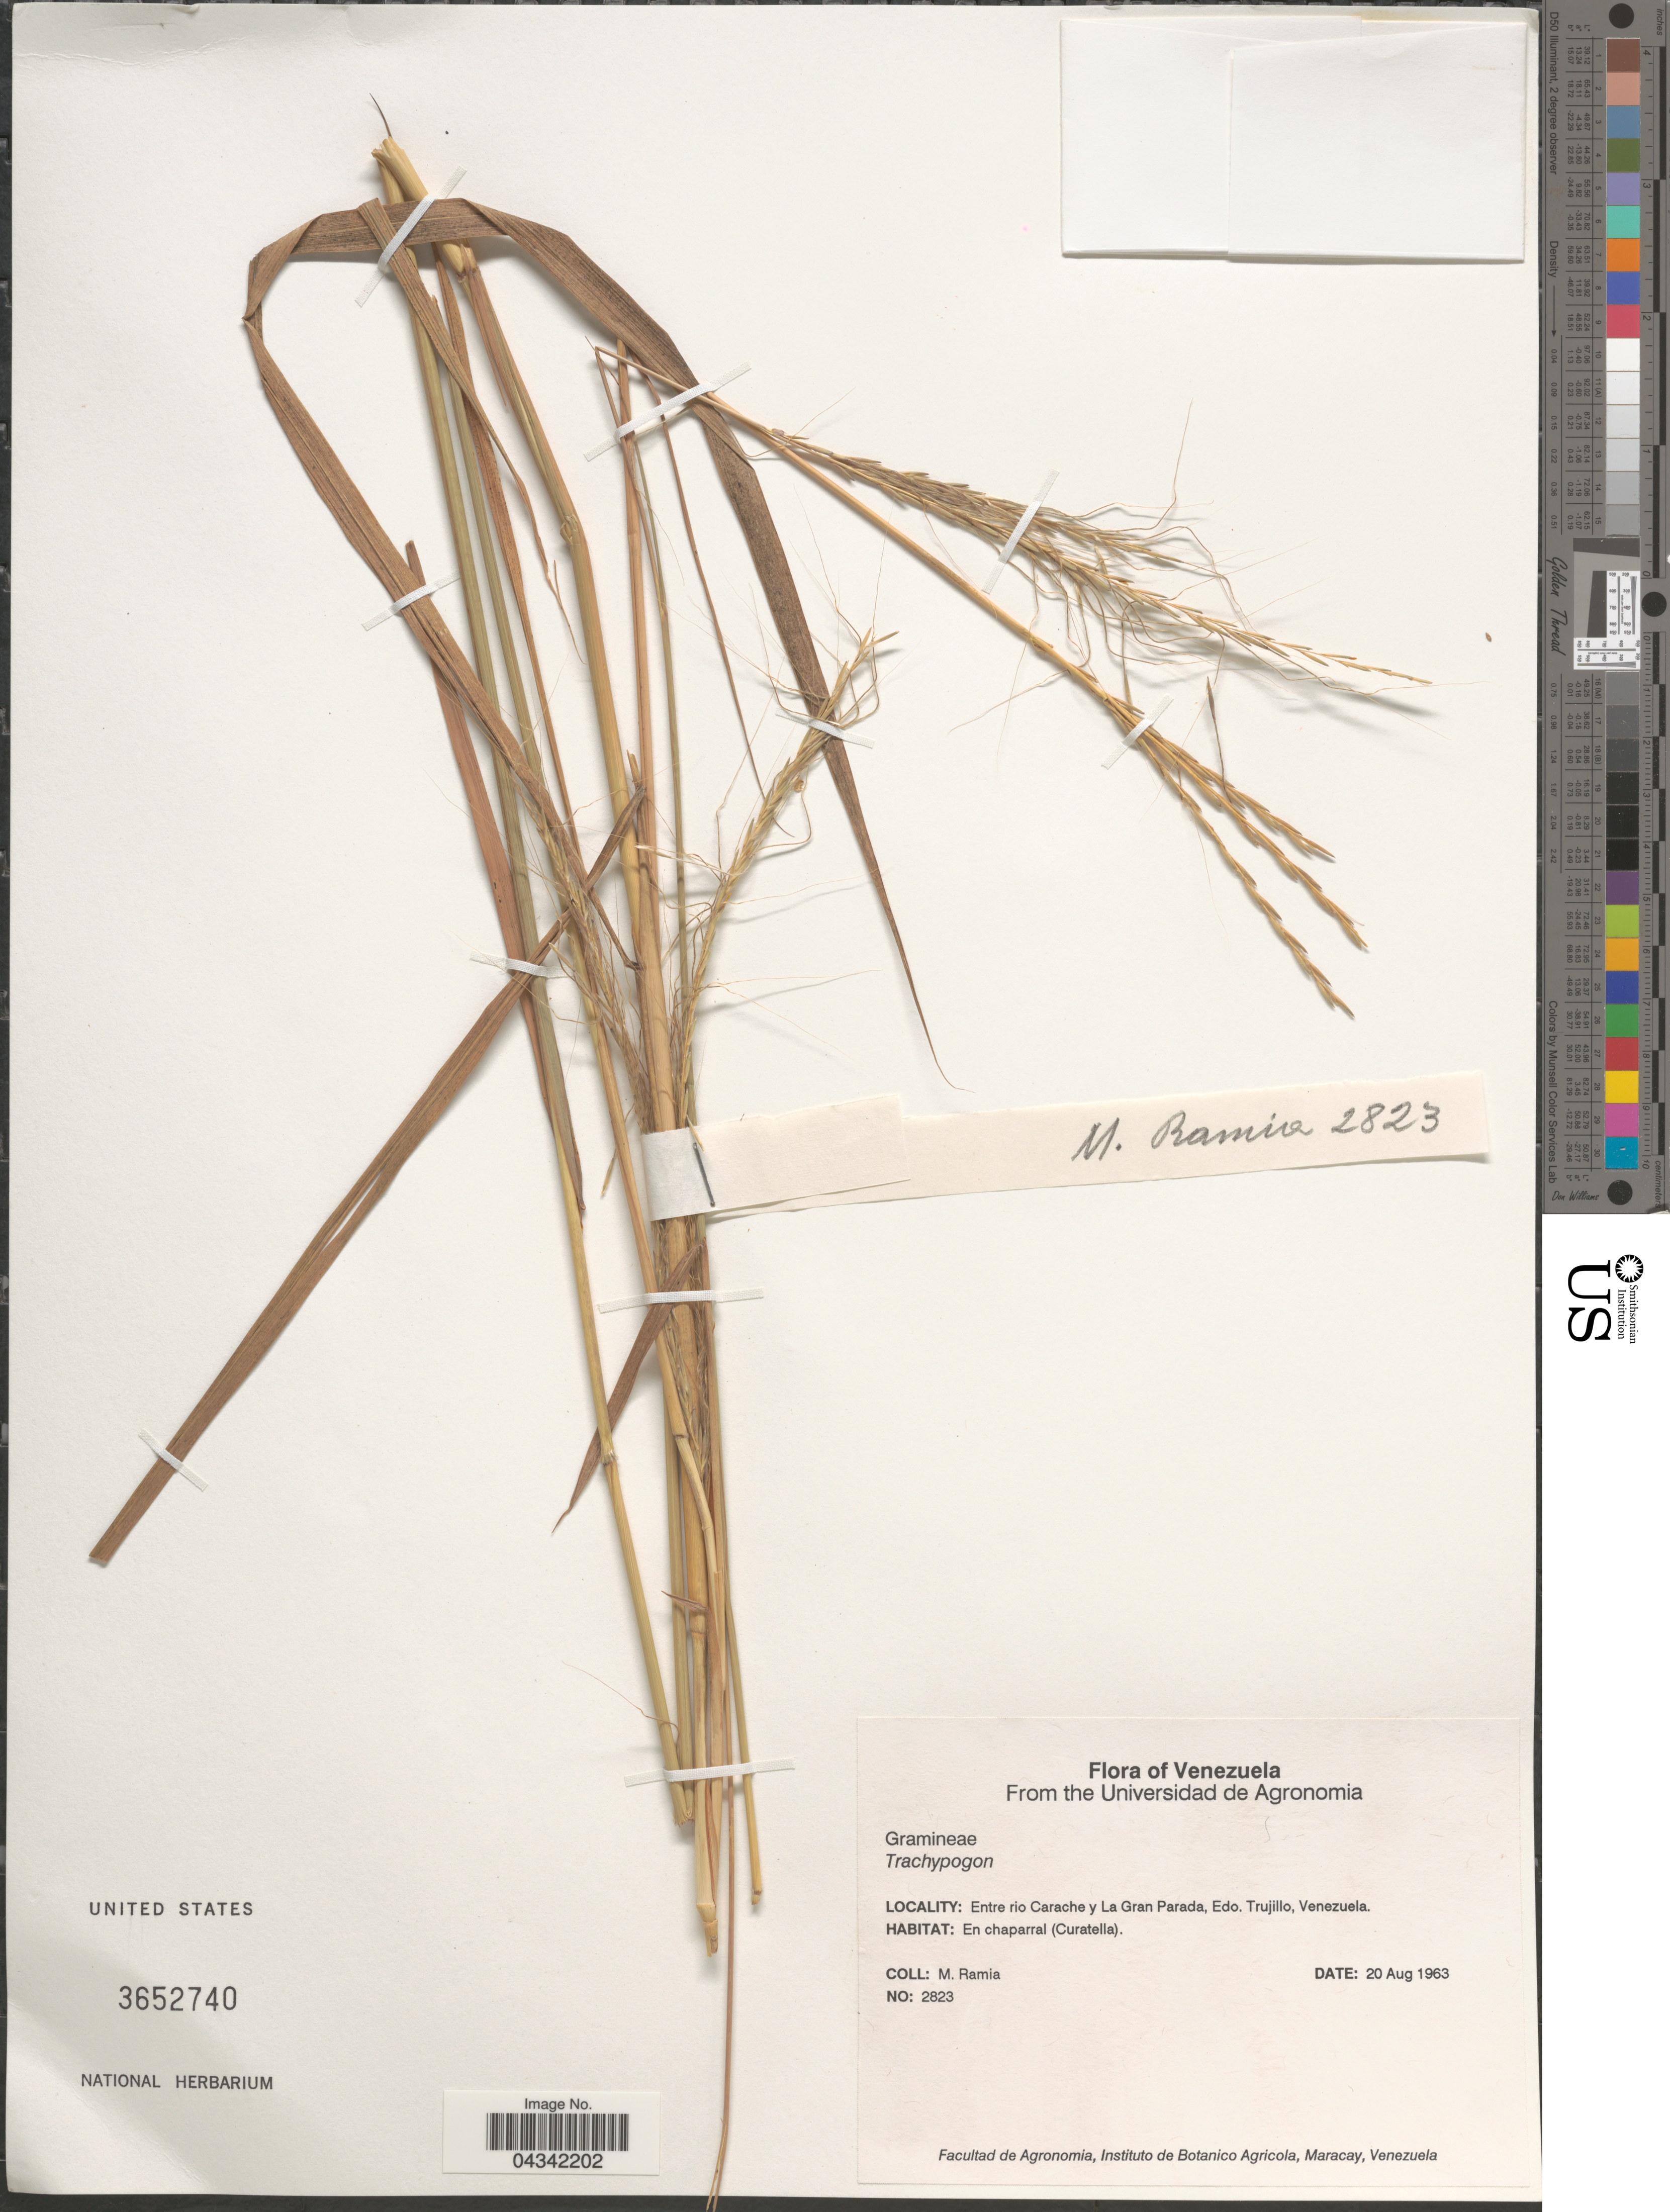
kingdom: Plantae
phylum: Tracheophyta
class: Liliopsida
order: Poales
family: Poaceae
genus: Trachypogon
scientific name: Trachypogon sp.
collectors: M. Ramia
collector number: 2823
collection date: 1963-08-20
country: Venezuela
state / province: Trujillo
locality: Entre rio Carache y La Gran Parada.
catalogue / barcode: US 3652740